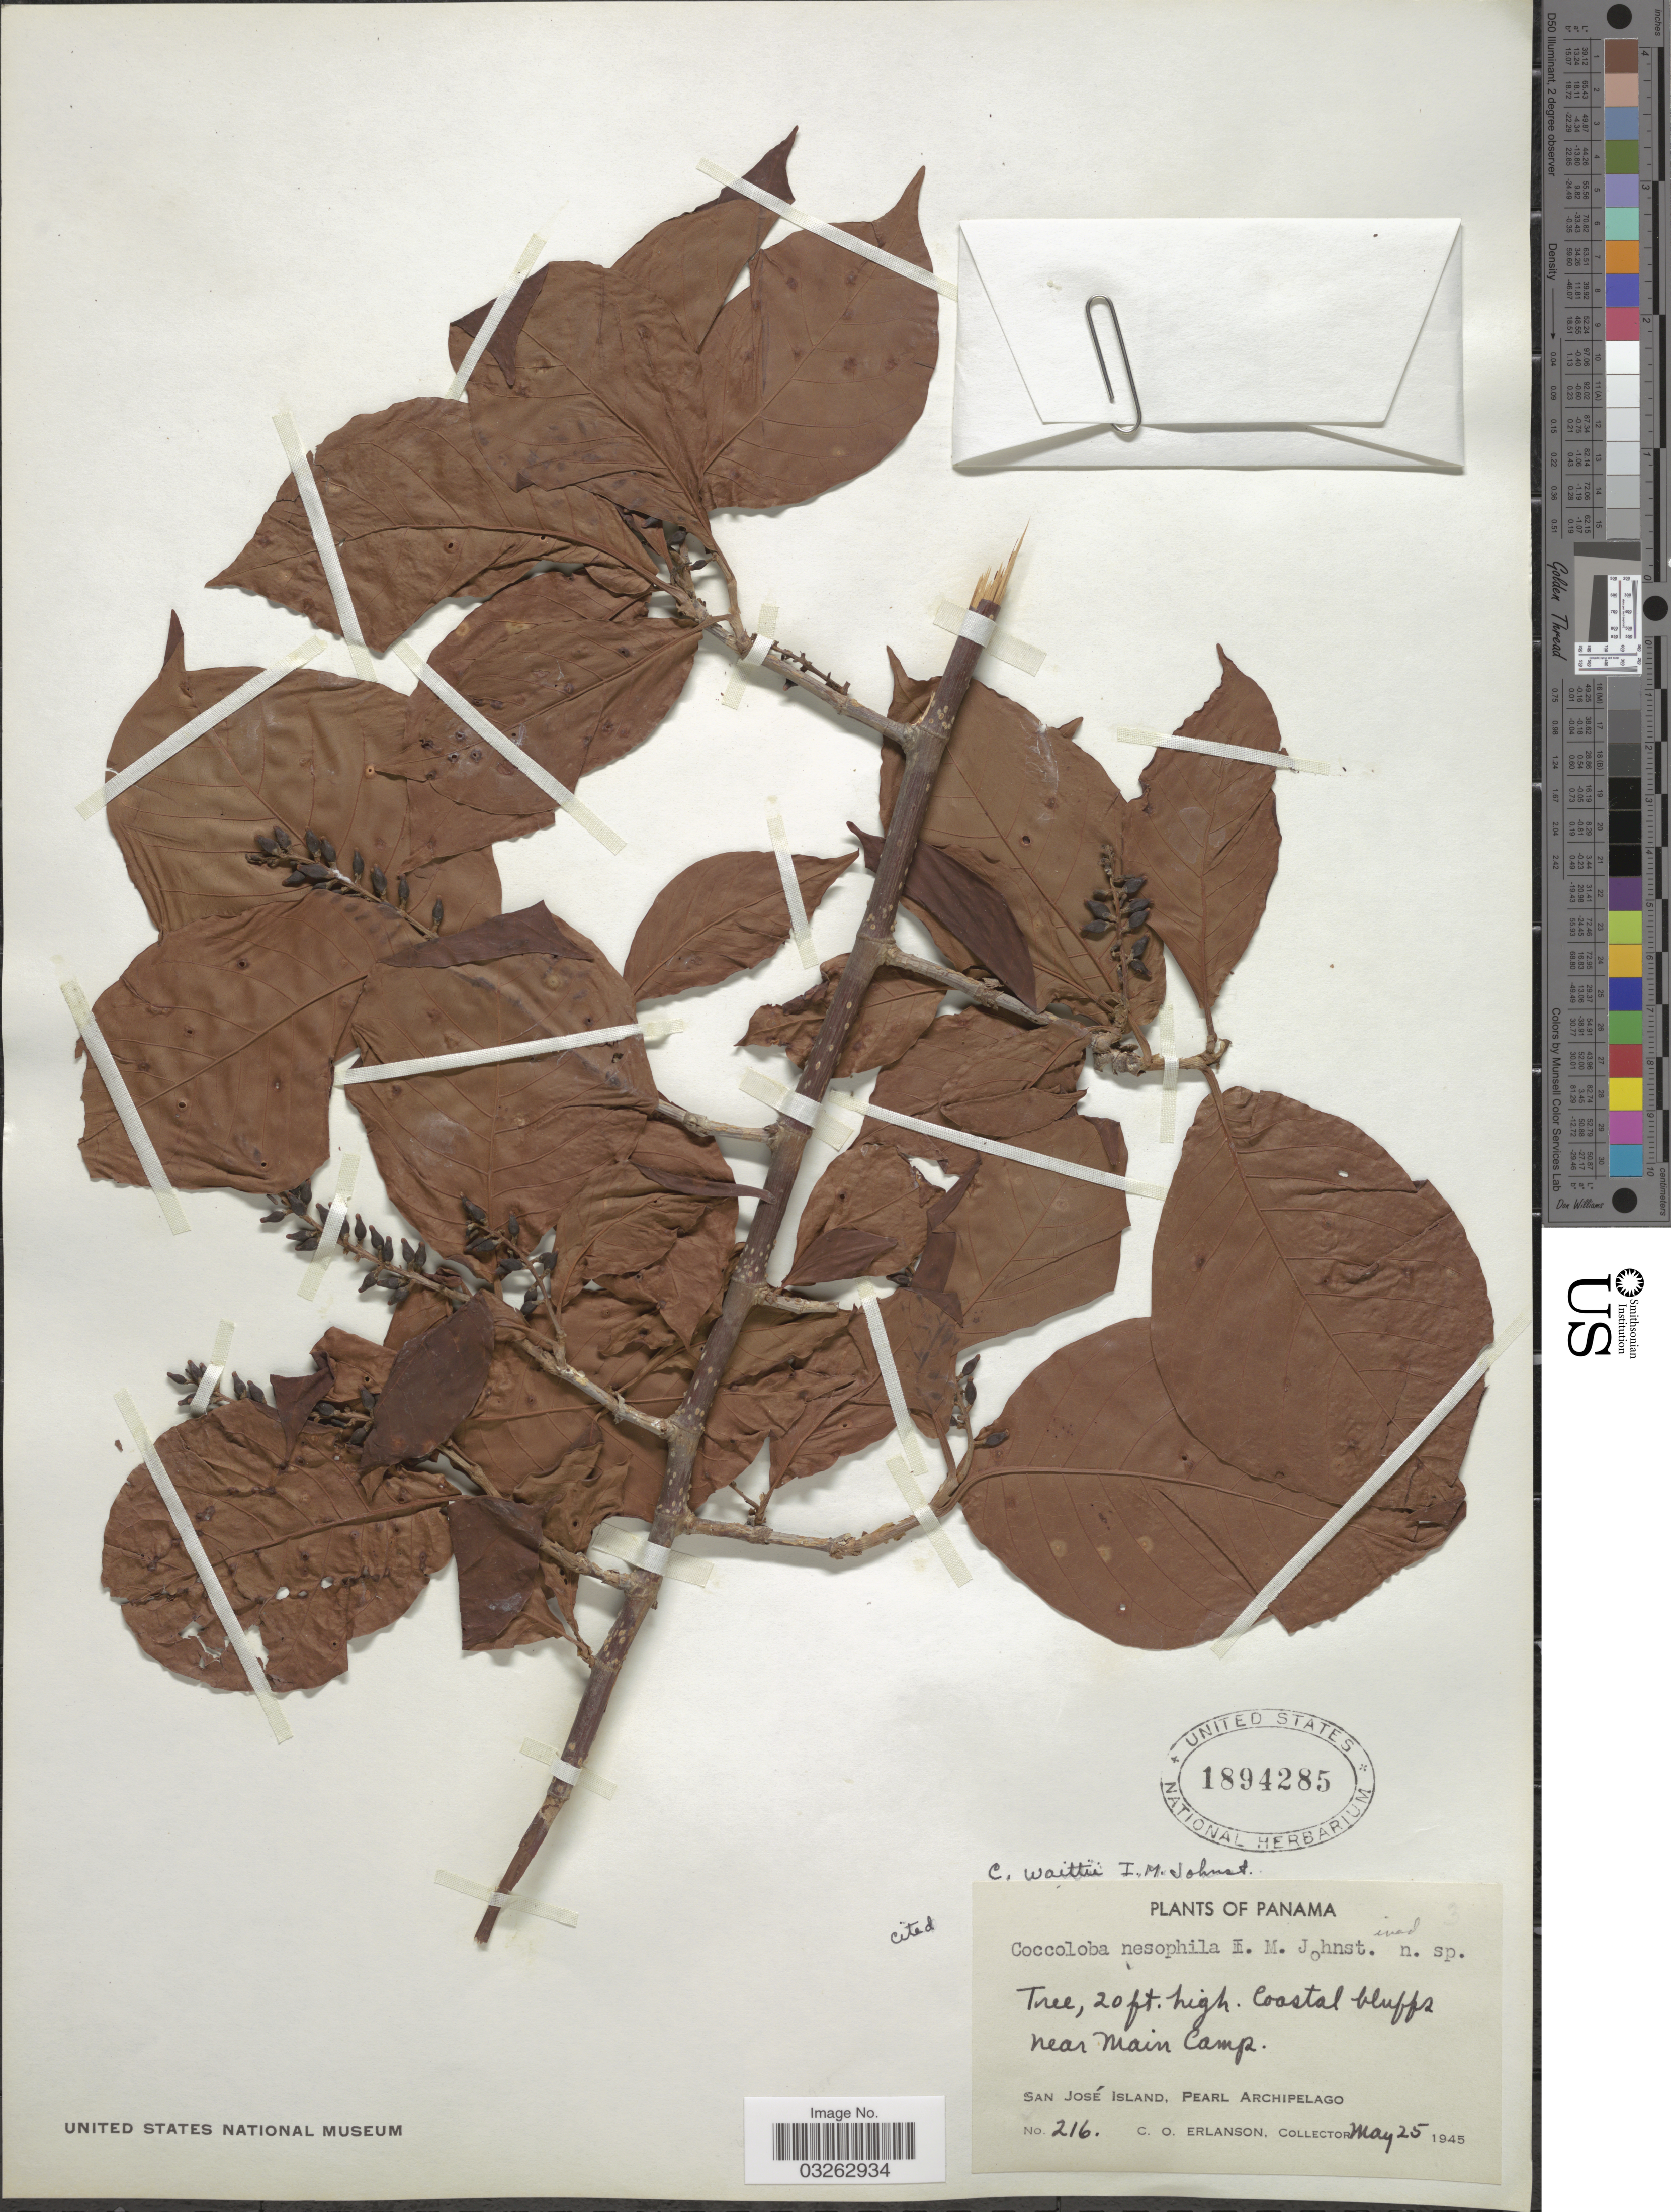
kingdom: Plantae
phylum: Tracheophyta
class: Magnoliopsida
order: Caryophyllales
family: Polygonaceae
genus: Coccoloba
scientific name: Coccoloba novogranatensis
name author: Lindau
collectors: C. O. Erlanson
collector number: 216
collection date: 1945-05-25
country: Panama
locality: Near Main Camp. San José Island, Pearl Archipelago.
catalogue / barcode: US 1894285